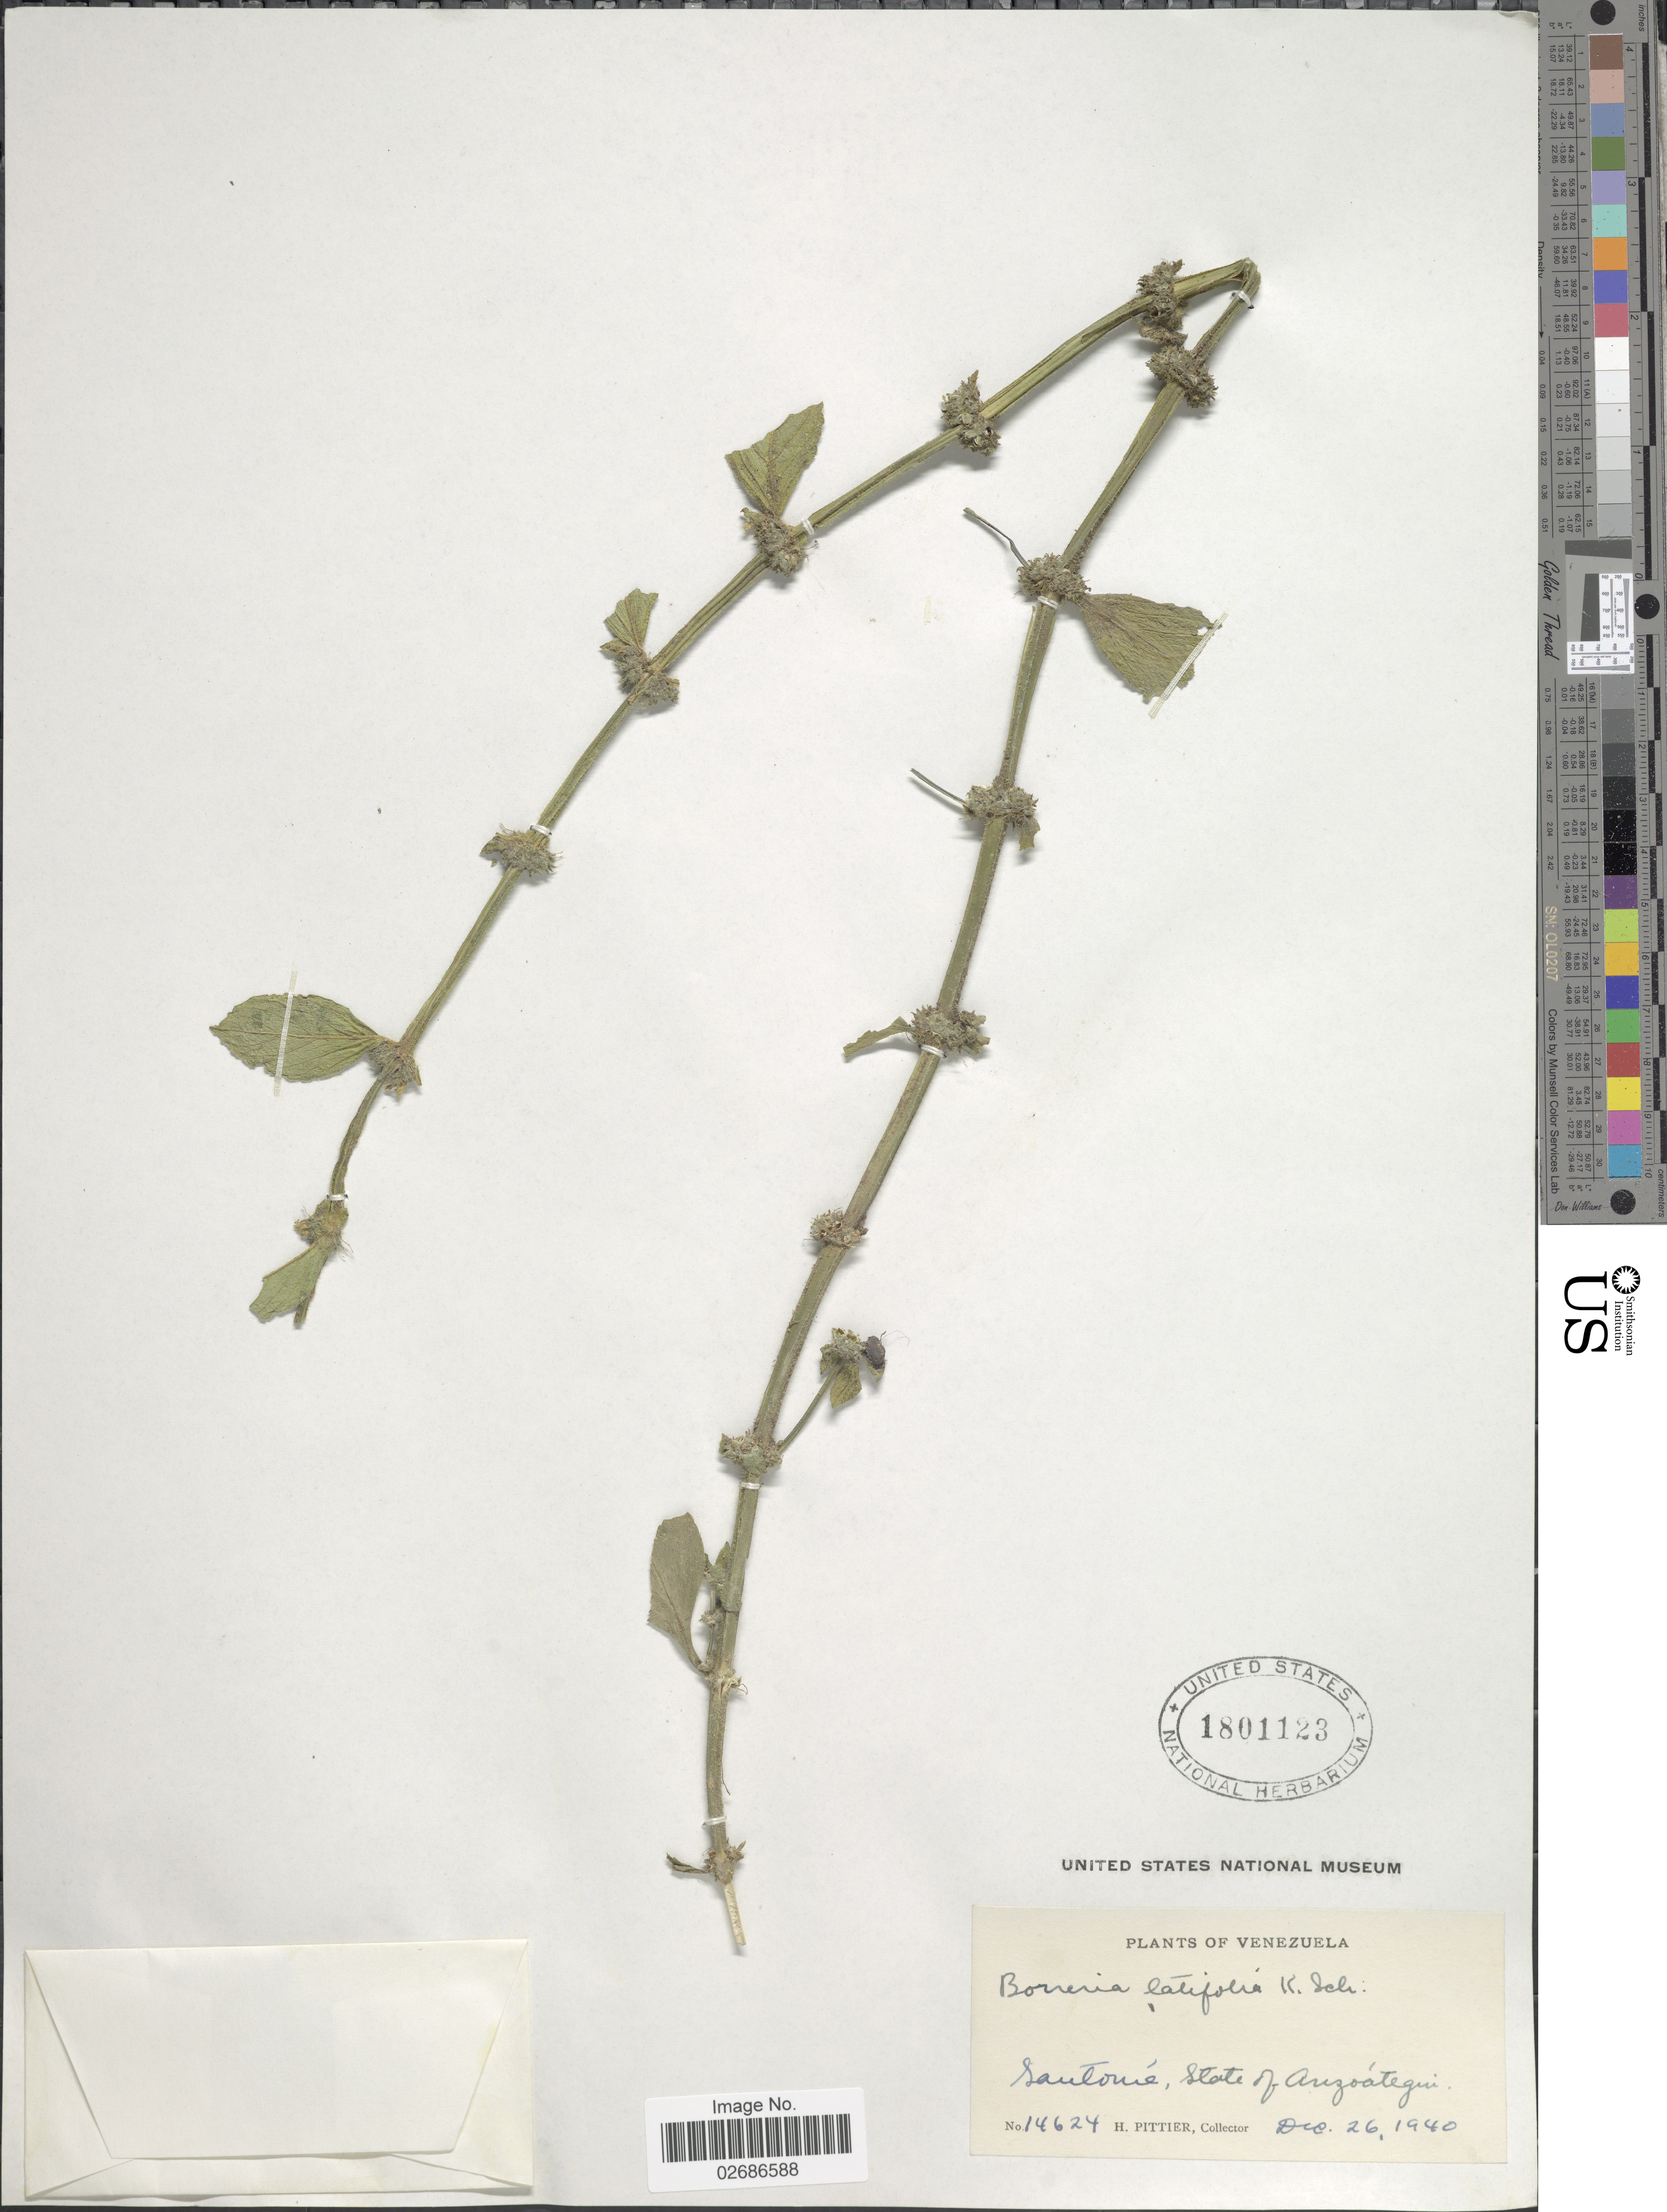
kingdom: Plantae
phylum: Tracheophyta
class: Magnoliopsida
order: Gentianales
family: Rubiaceae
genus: Borreria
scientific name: Borreria latifolia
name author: (Aubl.) K. Schum.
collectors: H. F. Pittier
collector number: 14624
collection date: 1940-12-26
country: Venezuela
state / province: Anzoategui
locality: Santonie, State of Anzoategui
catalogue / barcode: US 1801123